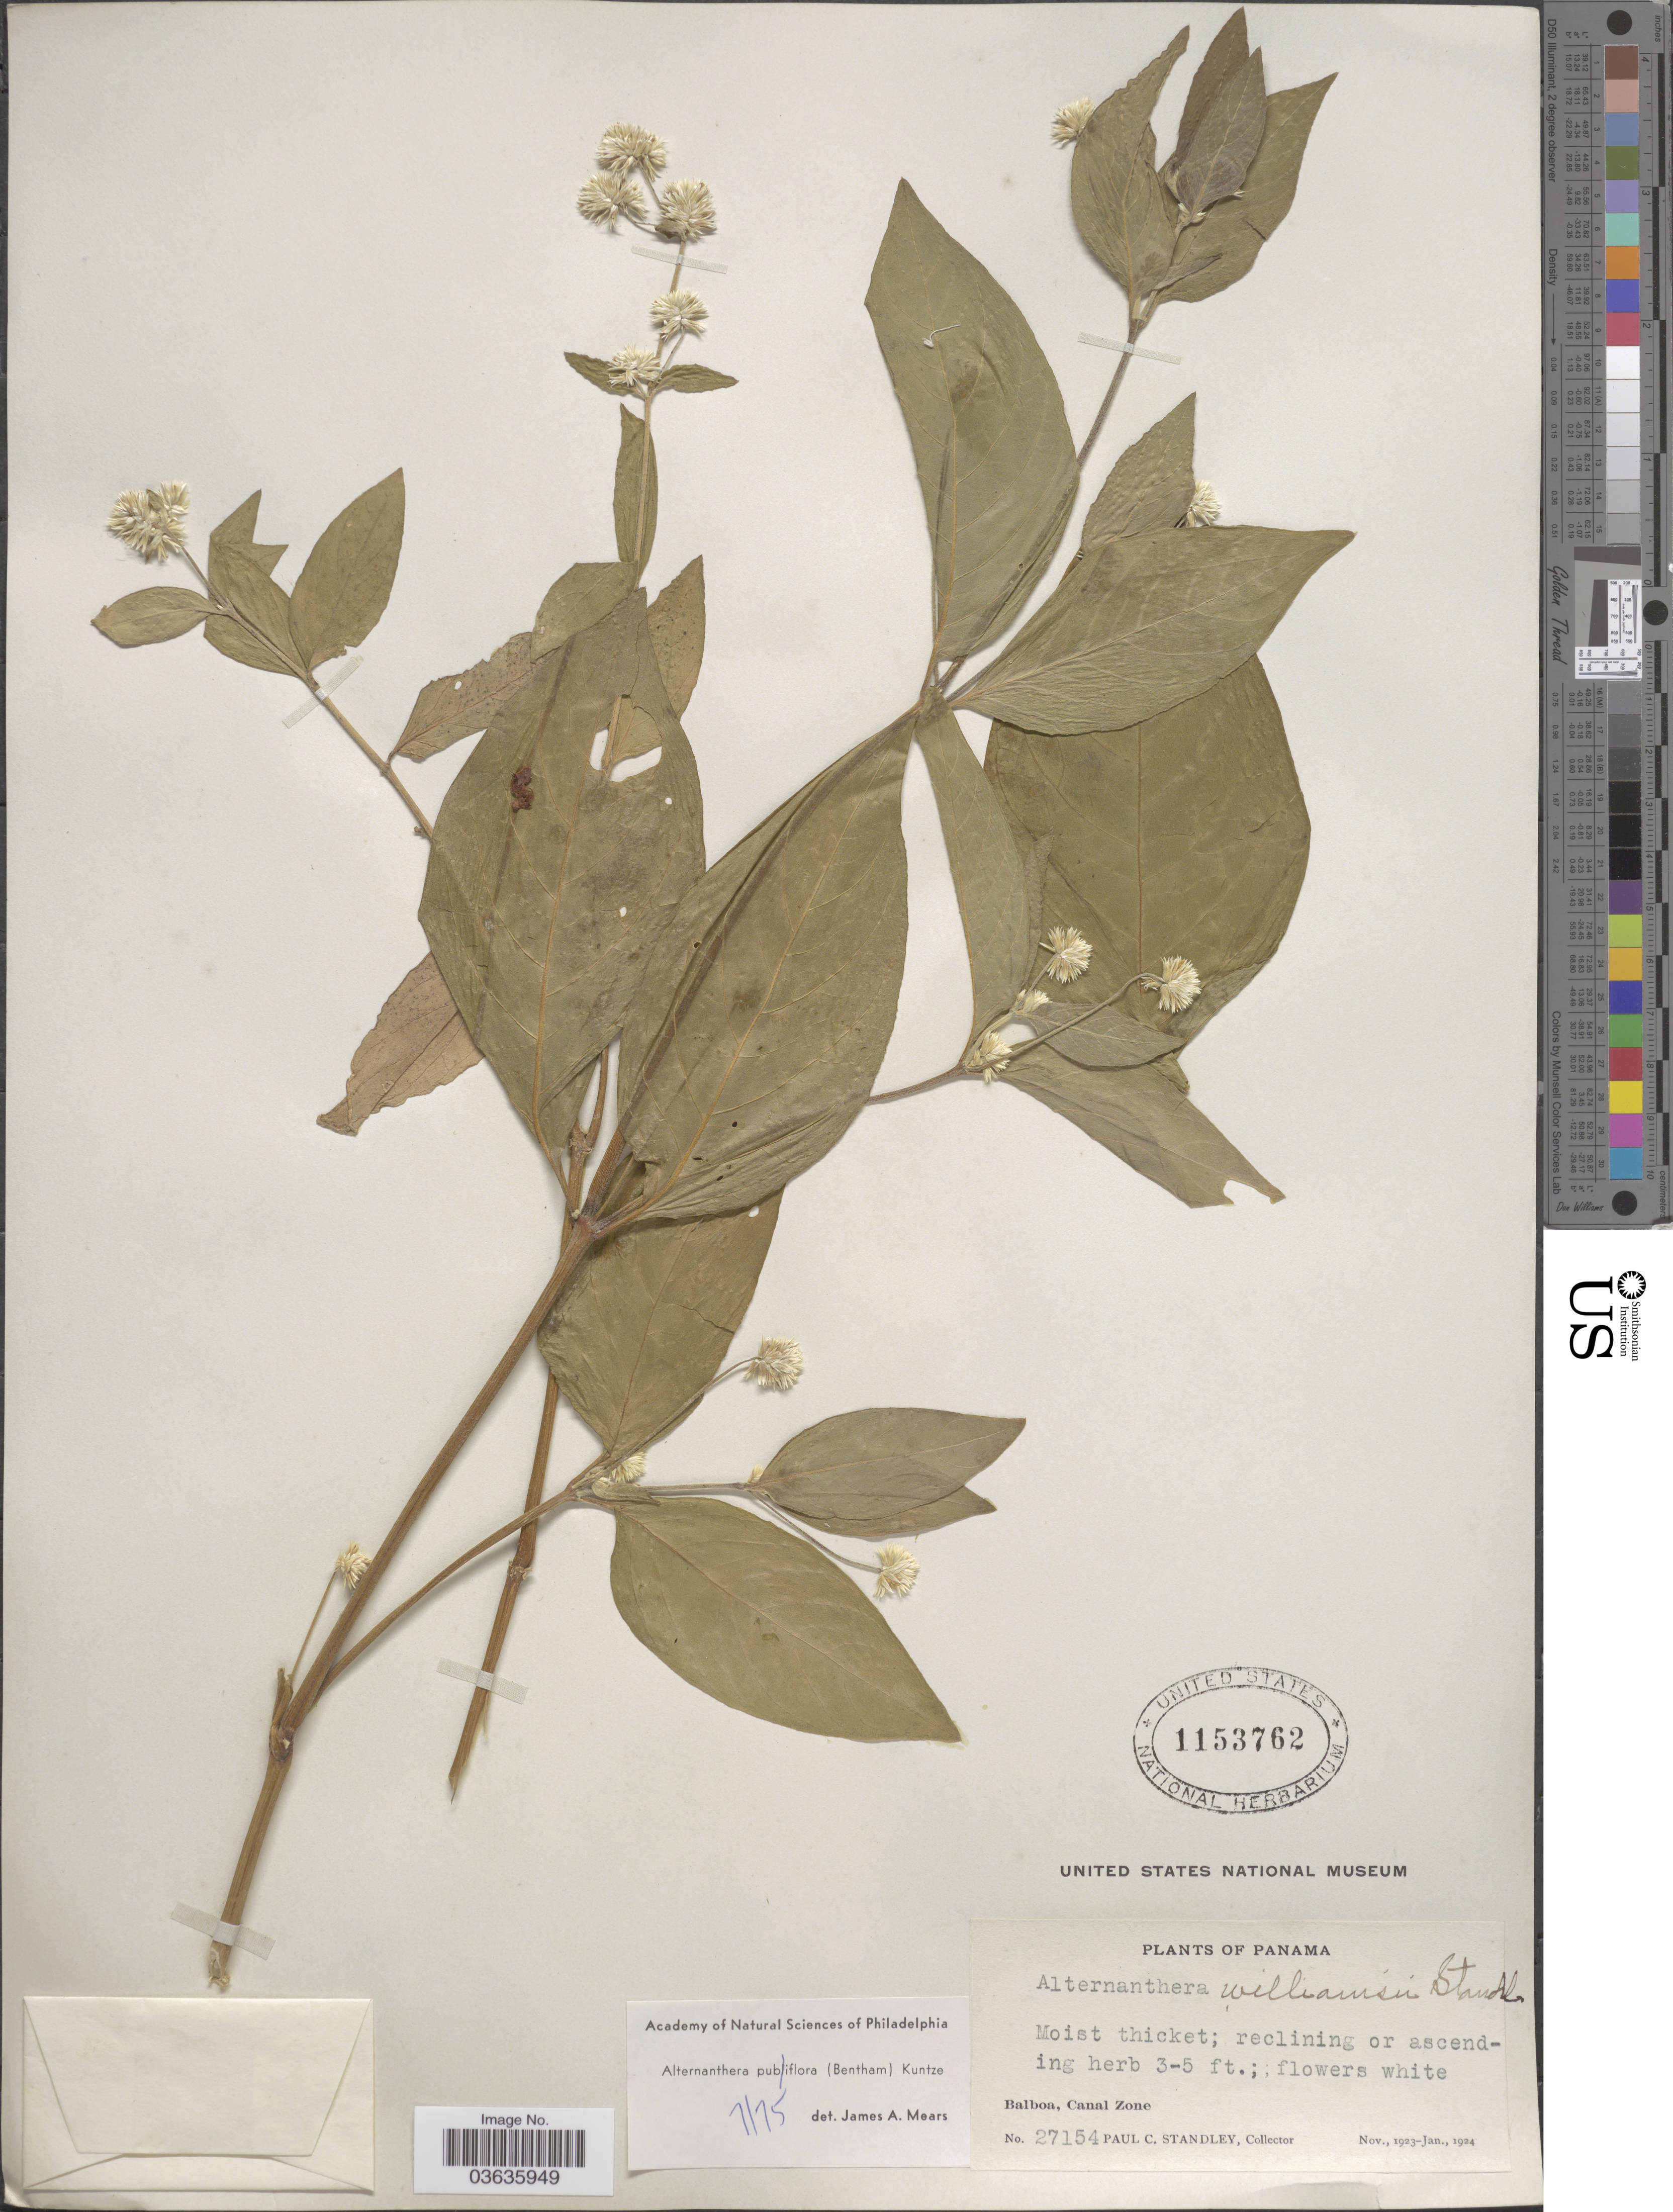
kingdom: Plantae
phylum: Tracheophyta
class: Magnoliopsida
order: Caryophyllales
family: Amaranthaceae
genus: Alternanthera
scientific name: Alternanthera pubiflora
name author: (Benth.) Kuntze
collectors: P. C. Standley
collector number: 27154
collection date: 1923-11/1924-01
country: Panama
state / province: Colón / Panamá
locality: Balboa, Canal Zone.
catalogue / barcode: US 1153762